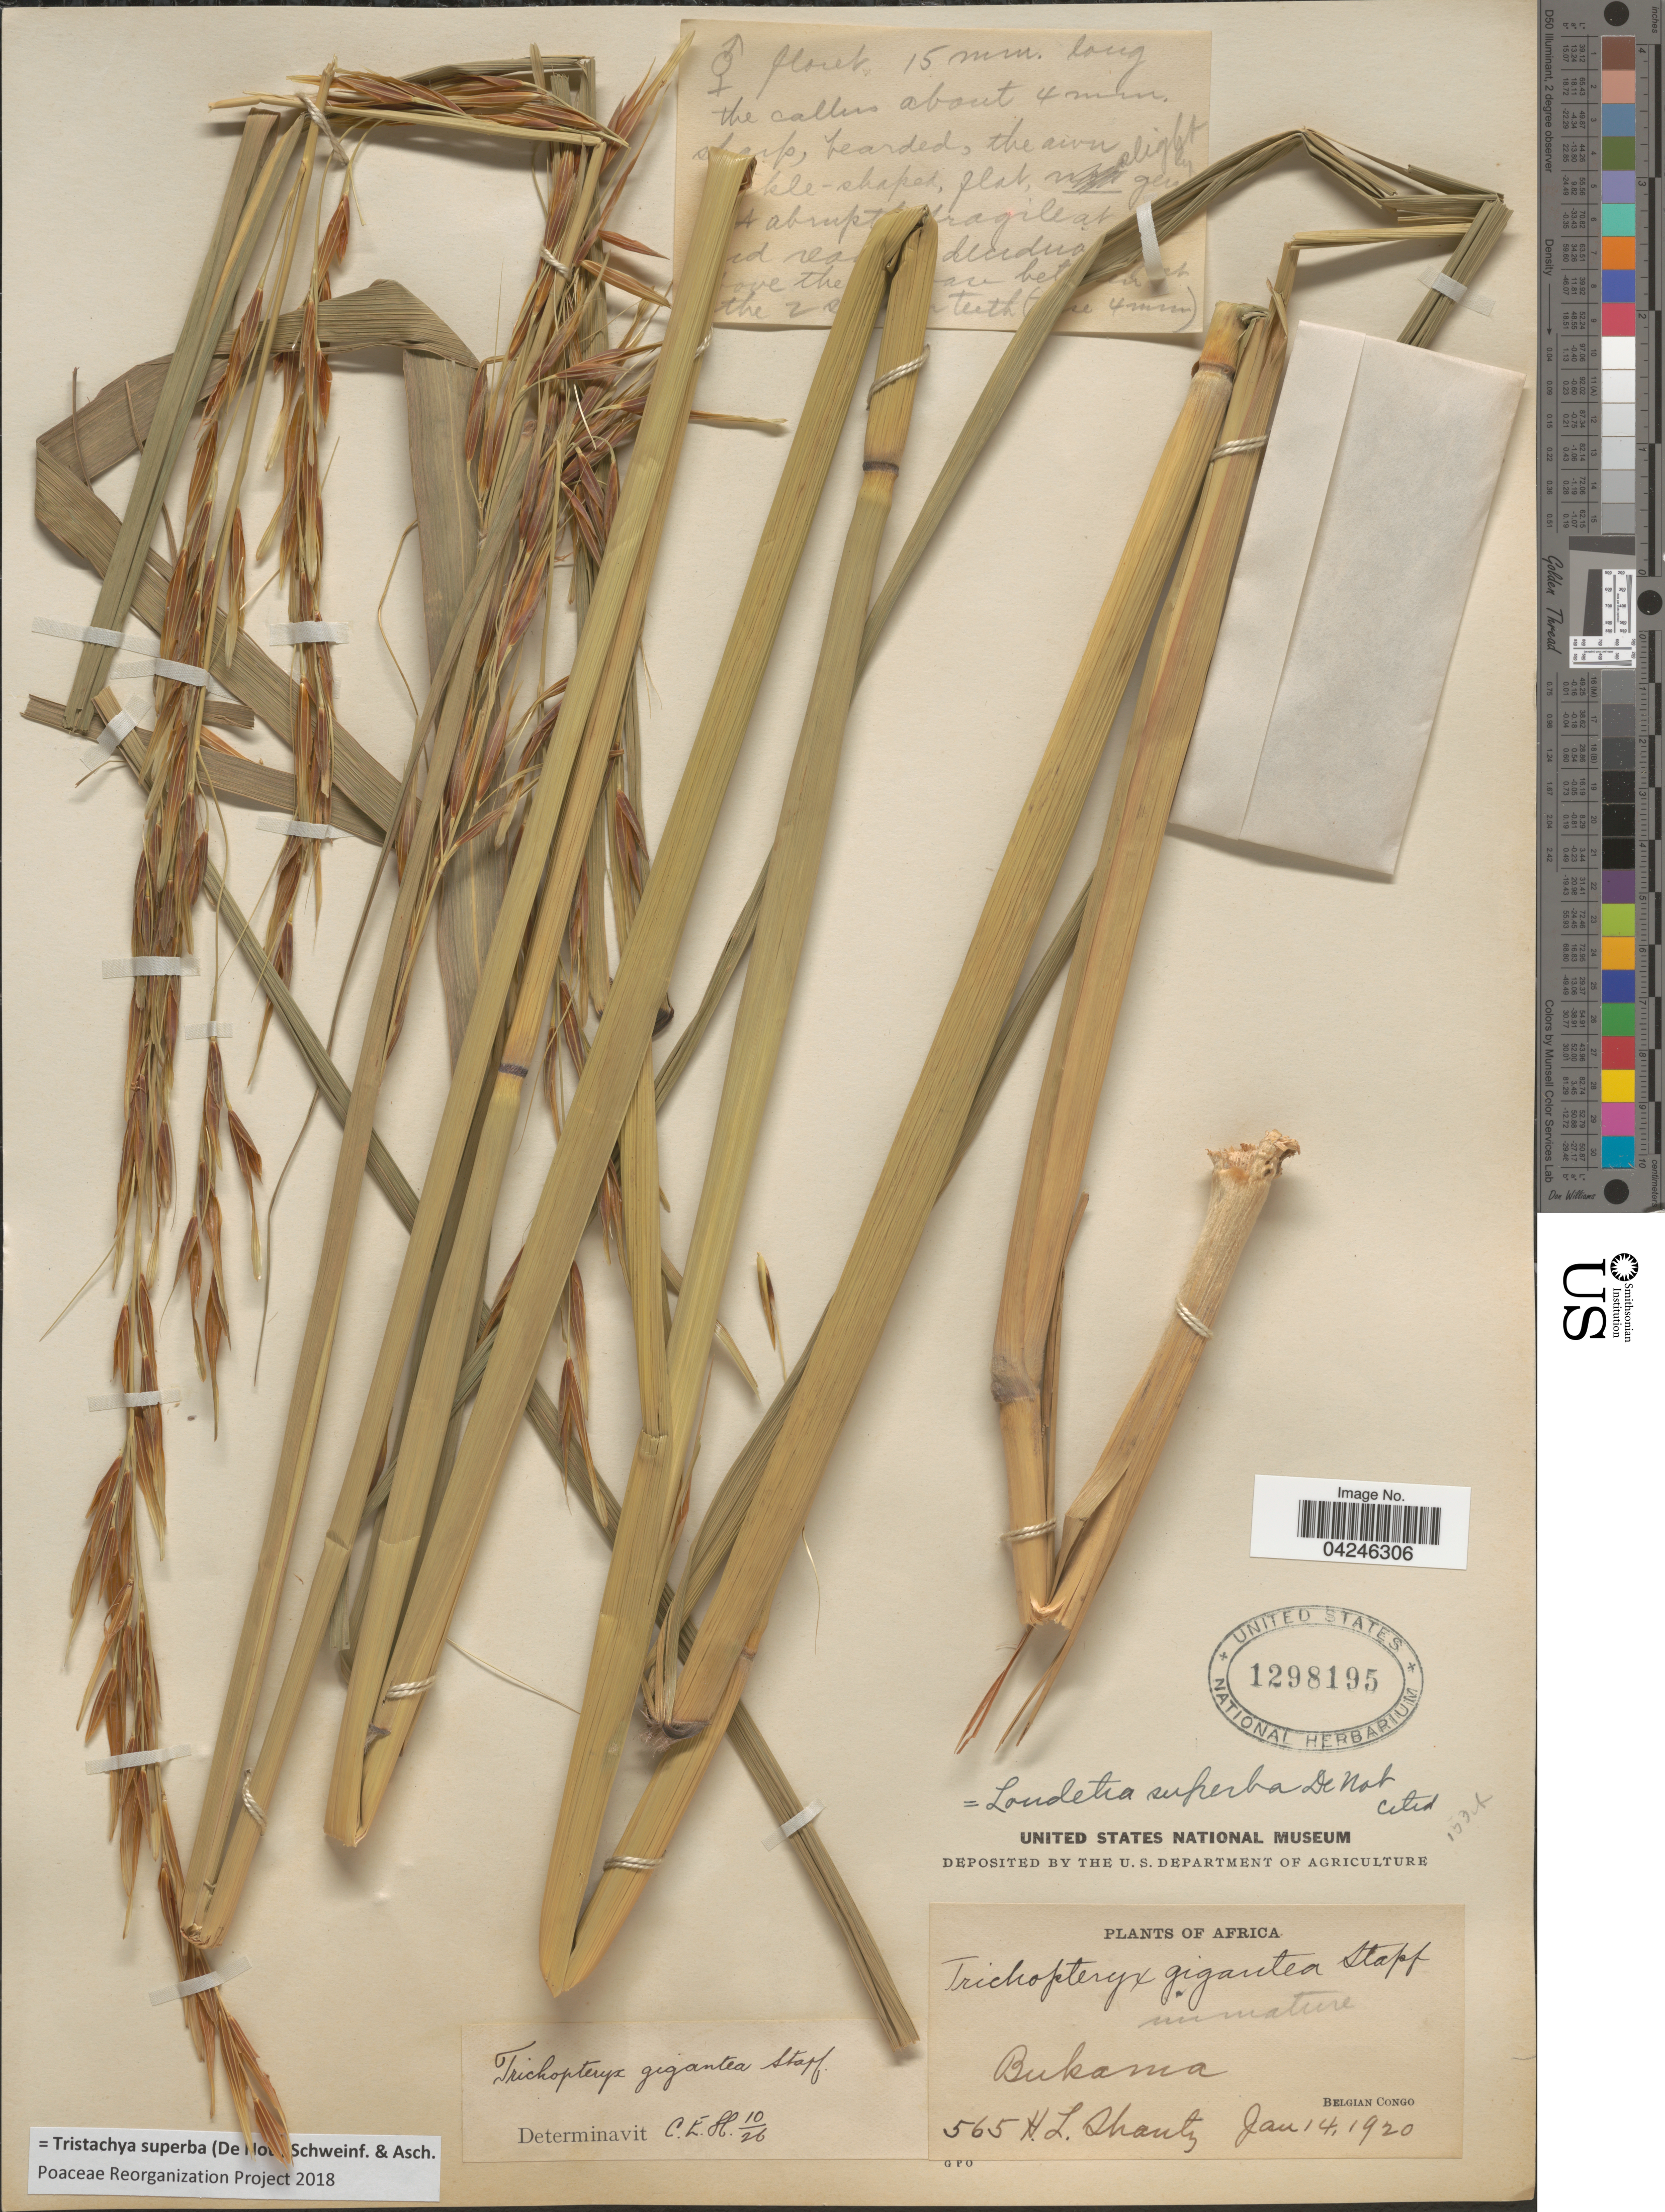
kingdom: Plantae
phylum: Tracheophyta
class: Liliopsida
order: Poales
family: Poaceae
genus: Tristachya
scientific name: Tristachya superba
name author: (De Not.) Schweinf. & Asch.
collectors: H. Shantz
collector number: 565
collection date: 1920-01-14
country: Congo, Democratic Republic of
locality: Bukama. Belgian Congo.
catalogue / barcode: US 1298195